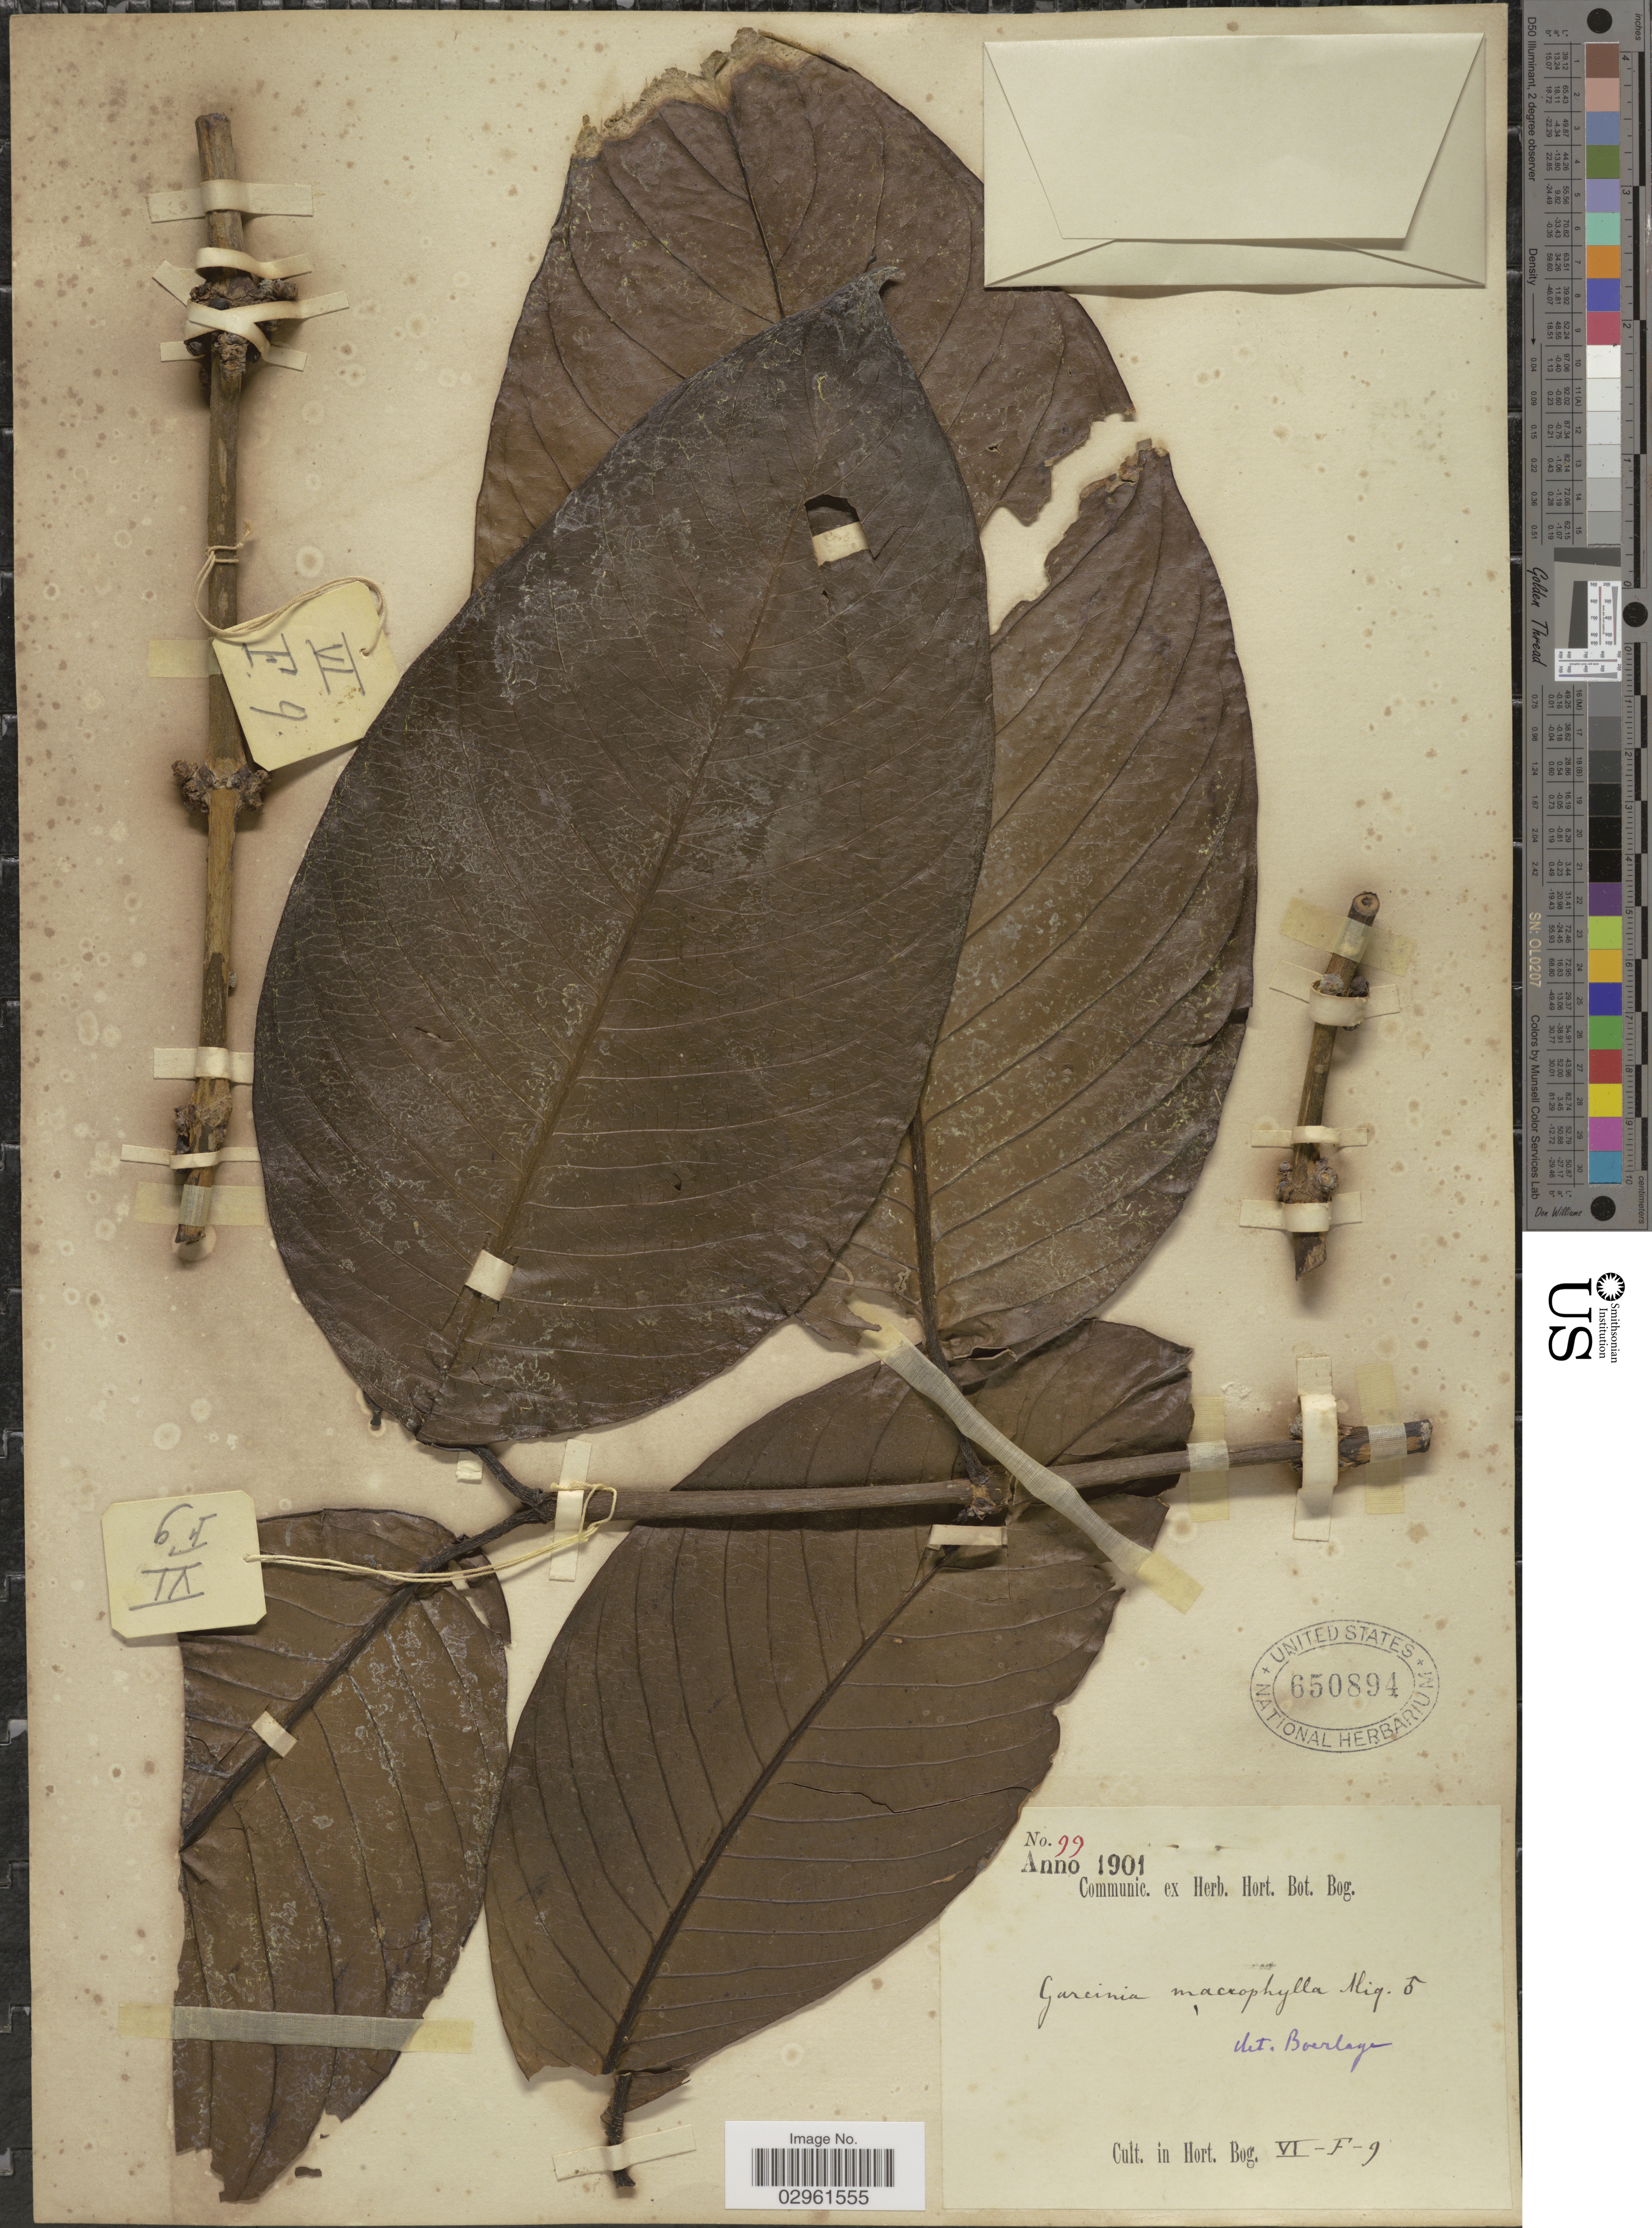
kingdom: Plantae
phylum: Tracheophyta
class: Magnoliopsida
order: Malpighiales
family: Clusiaceae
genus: Garcinia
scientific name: Garcinia macrophylla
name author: Mart.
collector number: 99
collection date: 1901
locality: Cult. in Hort. Bog. VI-F-9.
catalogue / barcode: US 650894